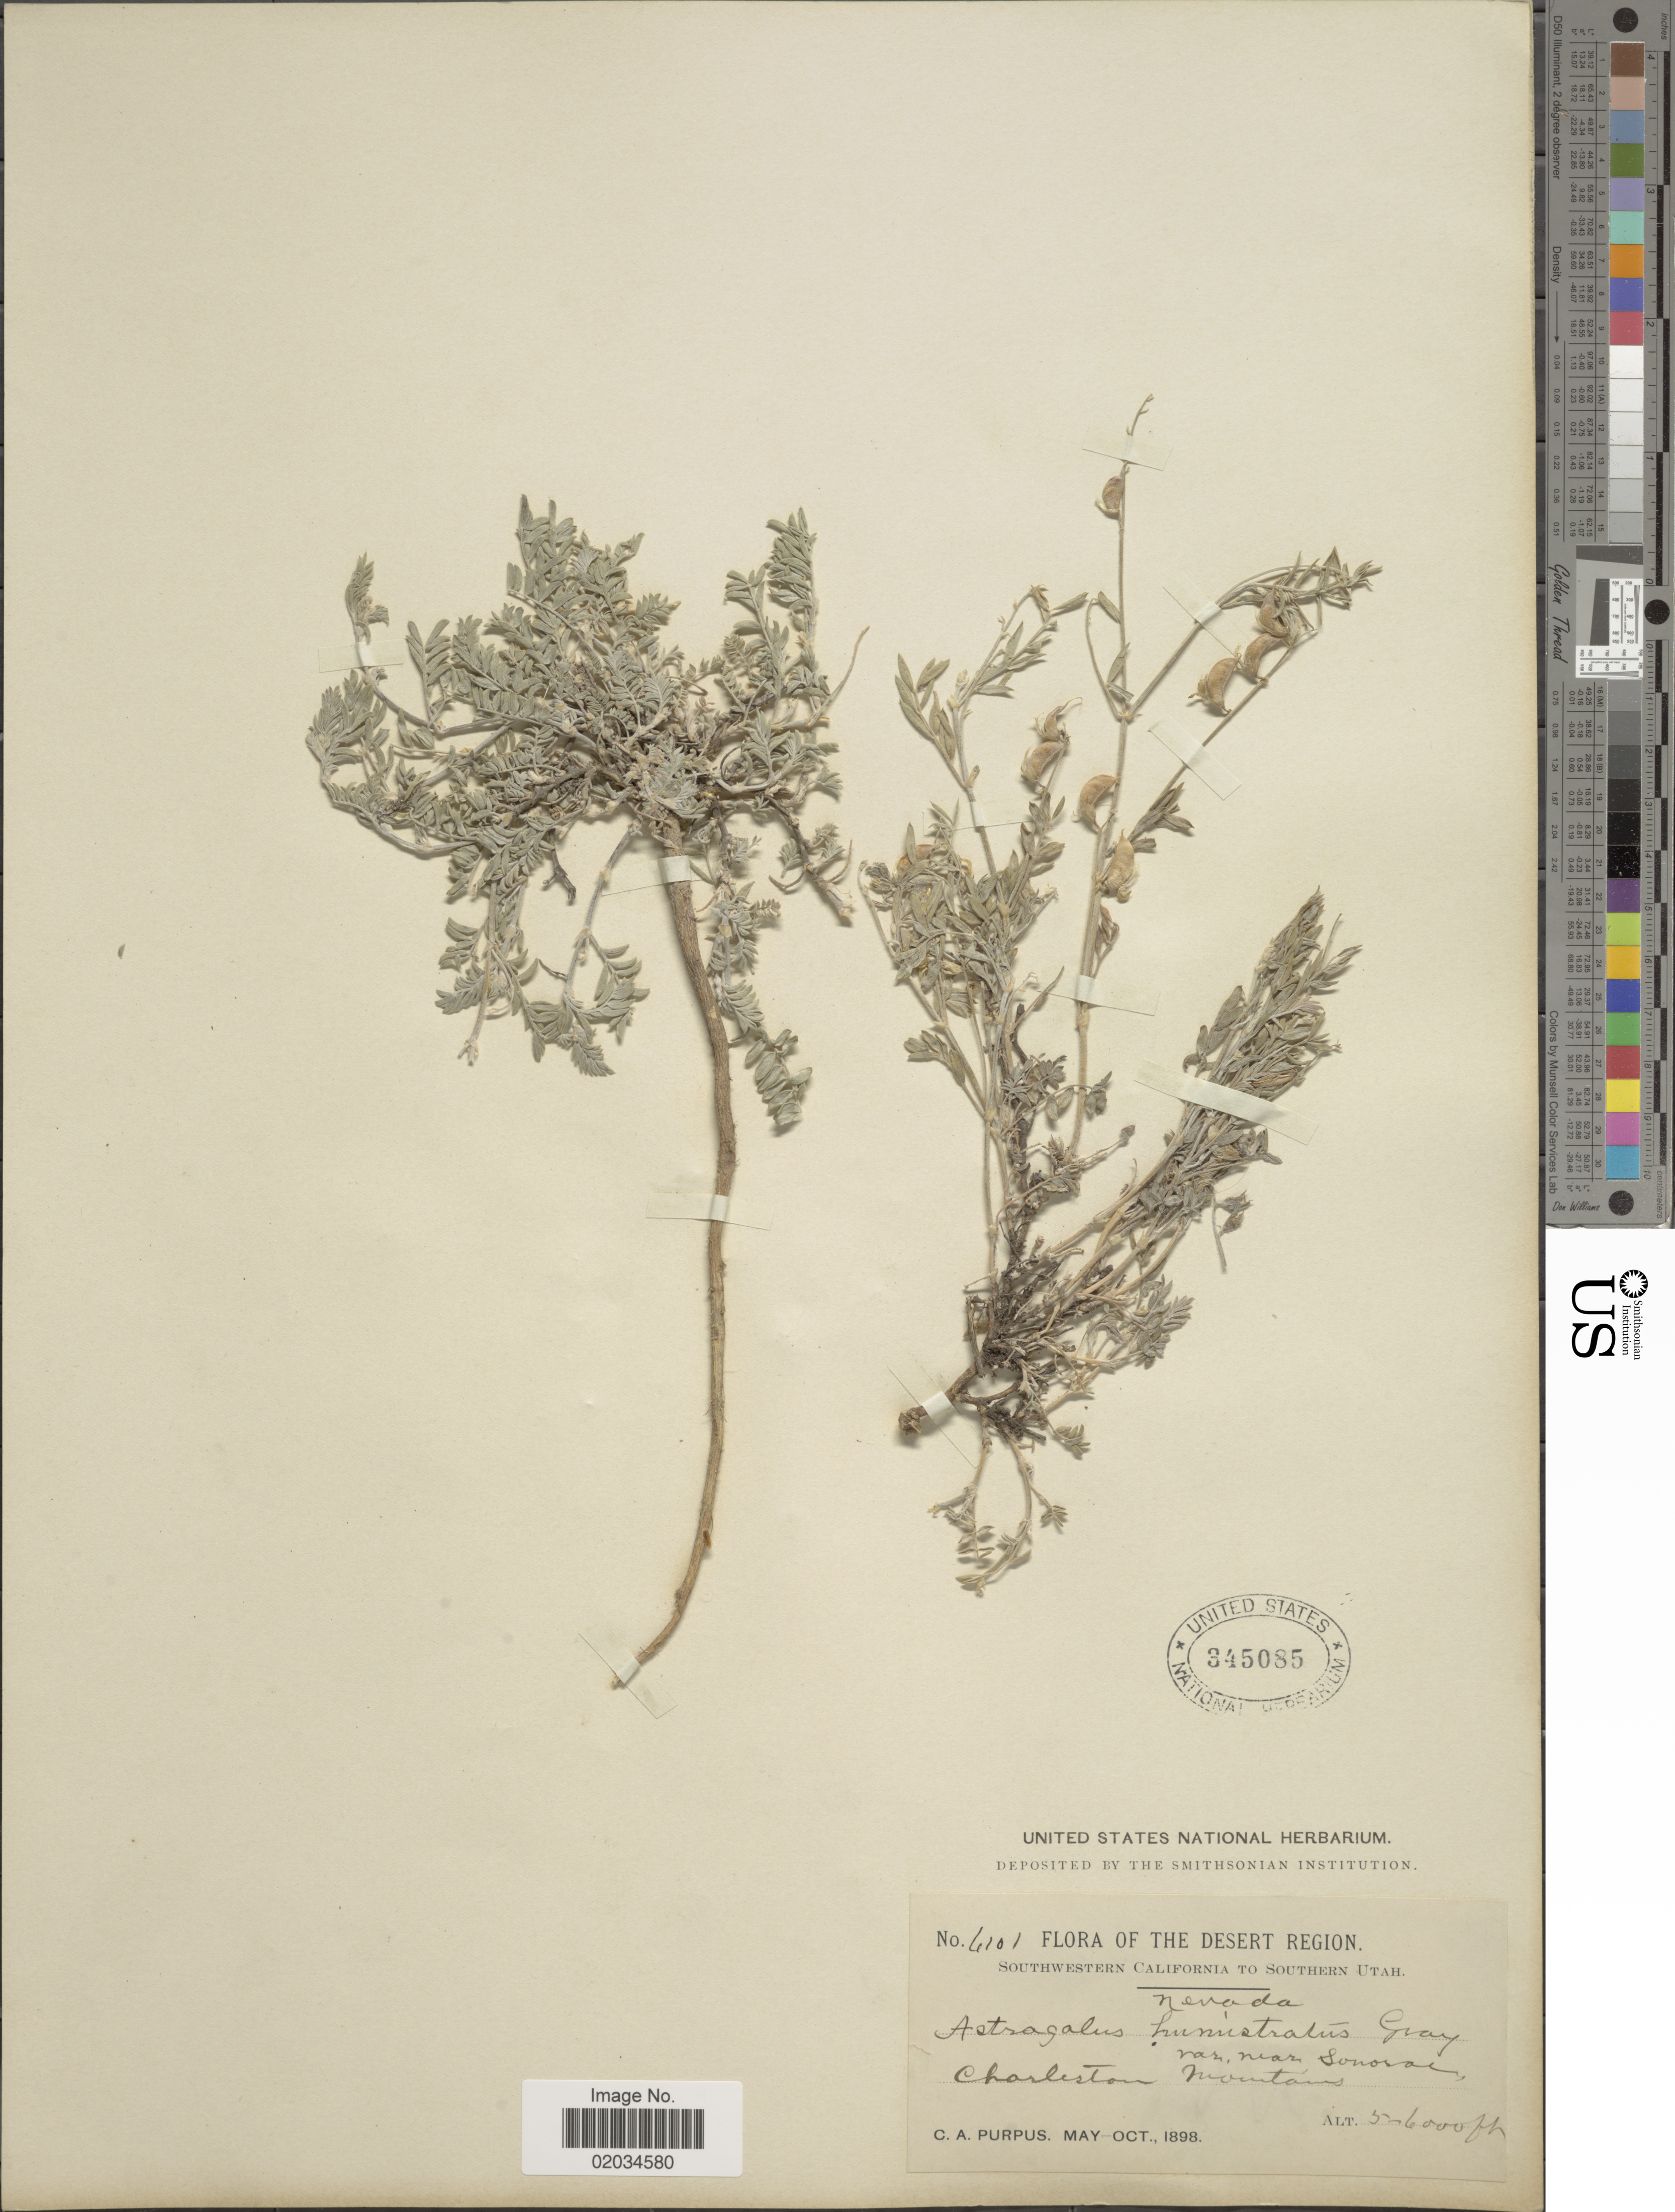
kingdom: Plantae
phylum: Tracheophyta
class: Magnoliopsida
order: Fabales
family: Fabaceae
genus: Astragalus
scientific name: Astragalus sonorae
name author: A. Gray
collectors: C. A. Purpus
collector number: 4101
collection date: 1898-05/1898-10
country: United States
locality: The Desert Region, Southwestern California to Southern Utah, Charleston Mountains.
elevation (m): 1524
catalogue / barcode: US 345085